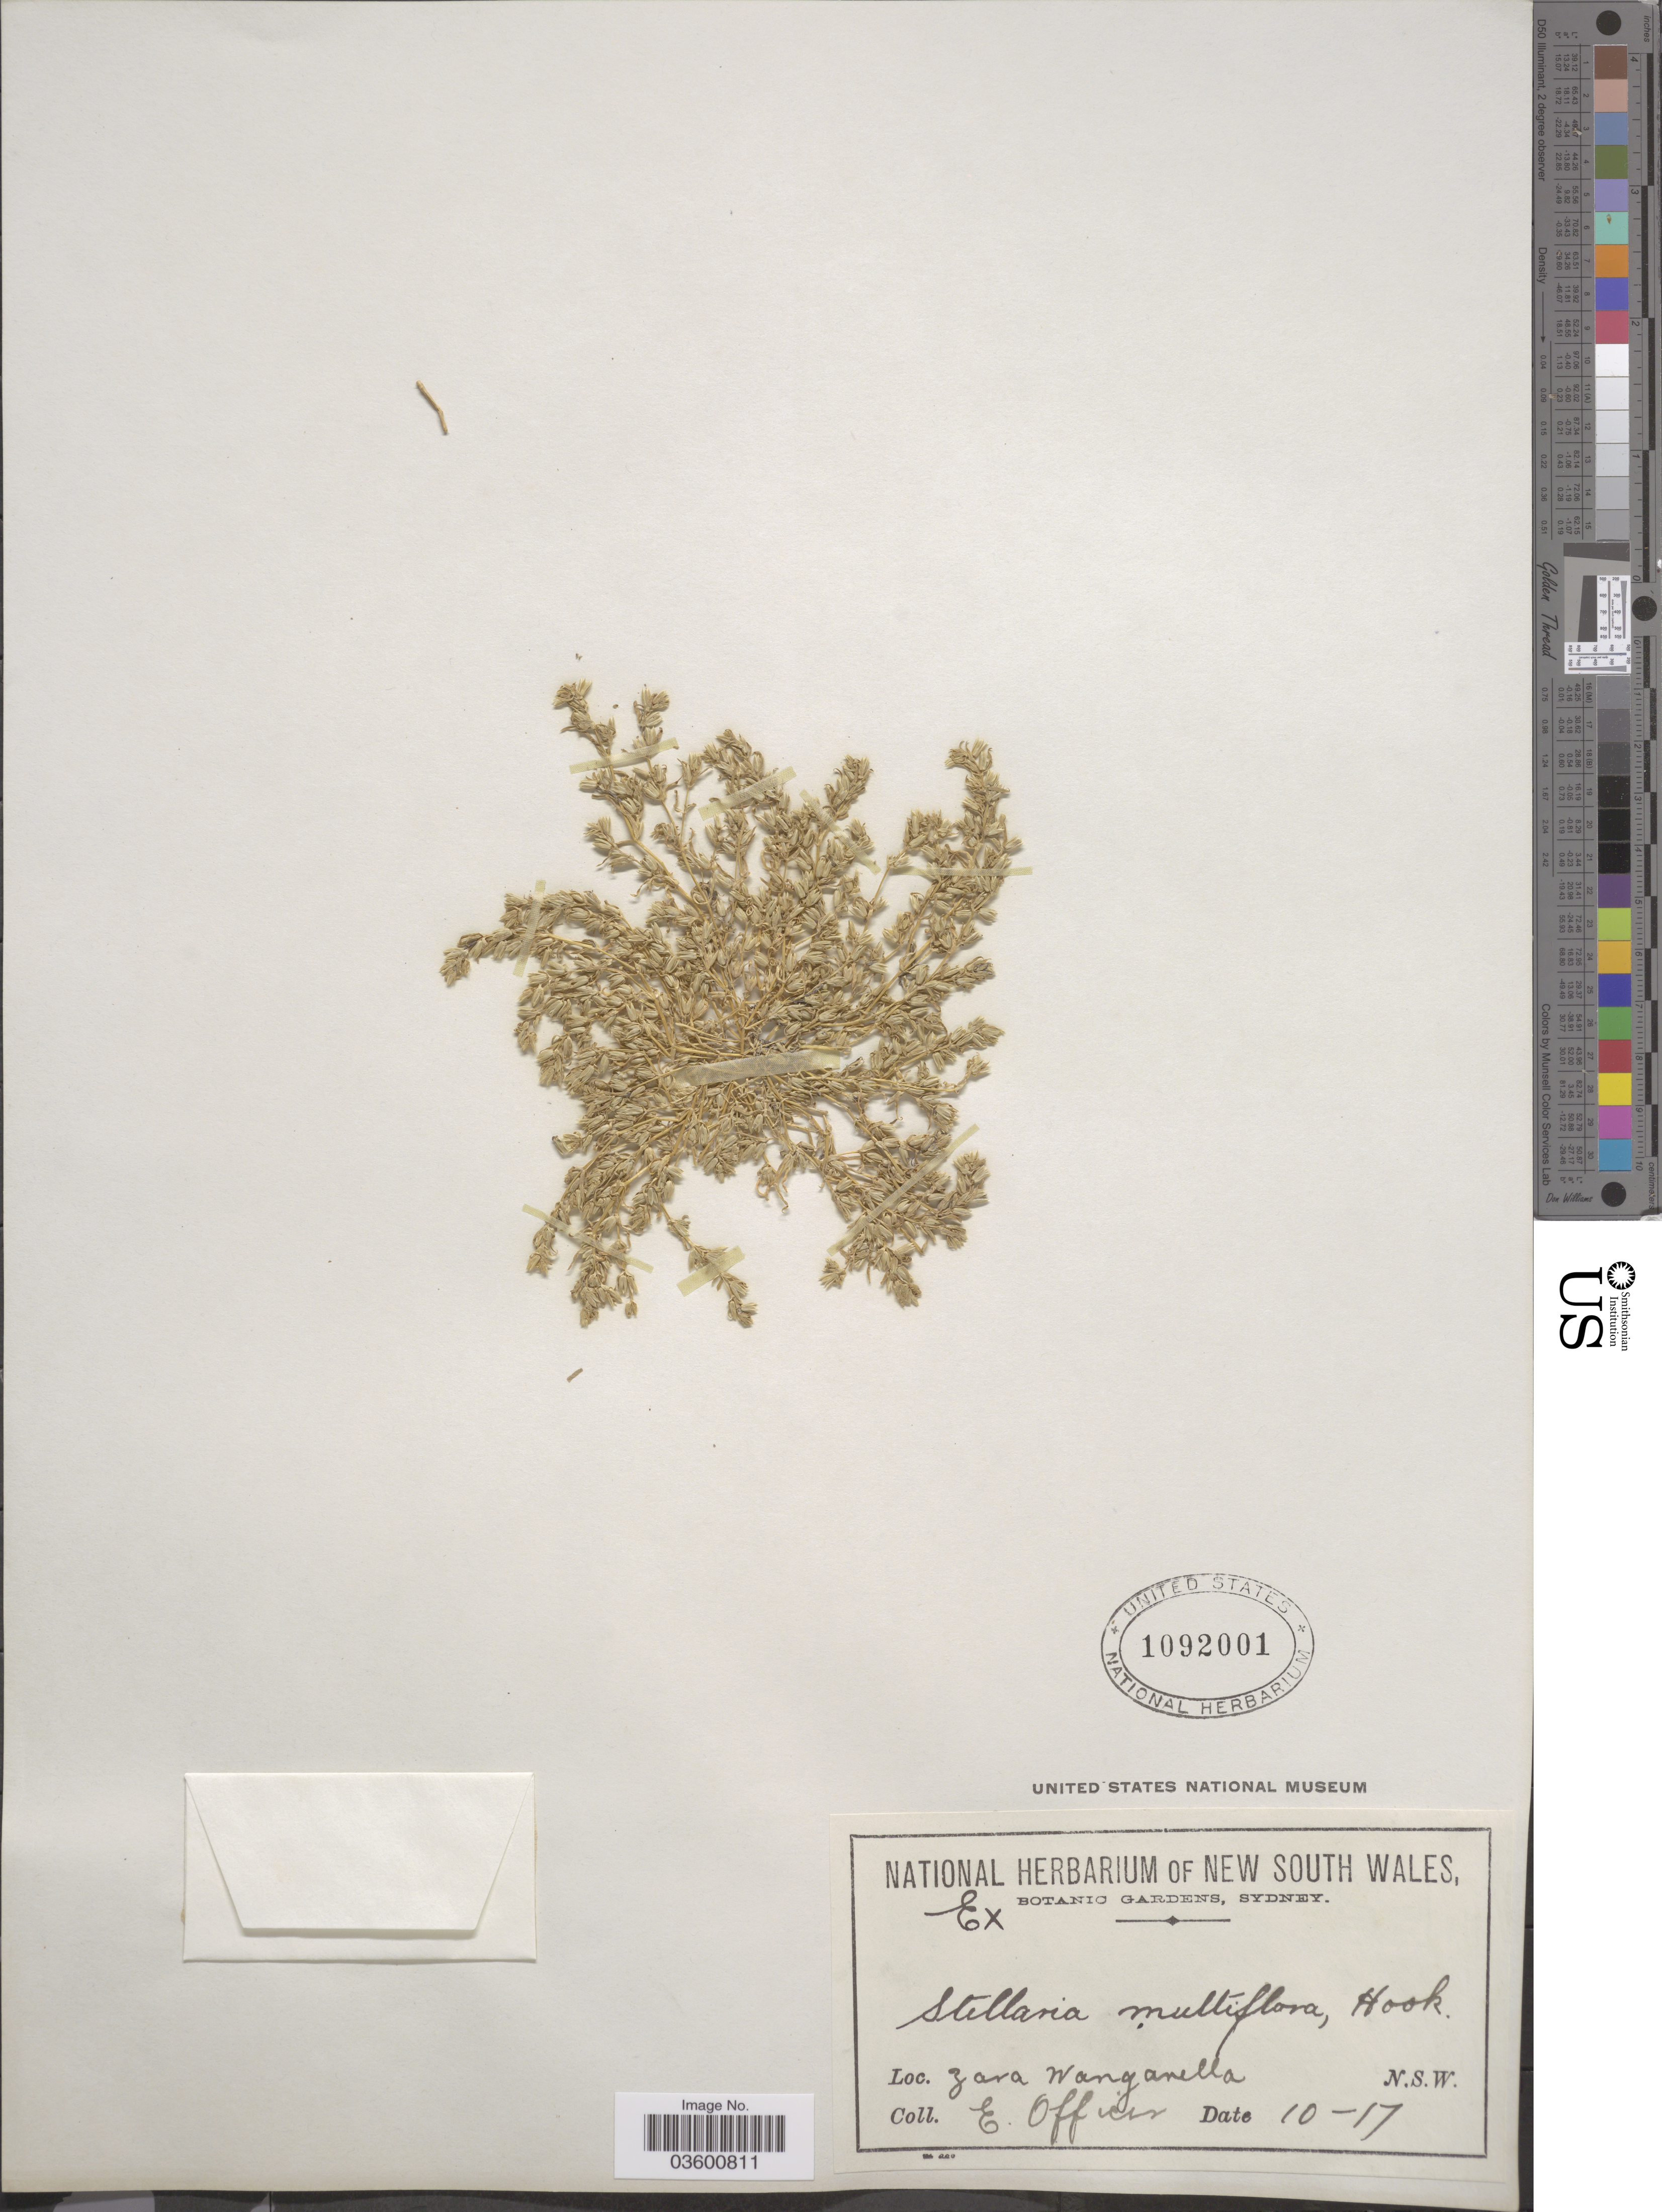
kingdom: Plantae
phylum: Tracheophyta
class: Magnoliopsida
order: Caryophyllales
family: Caryophyllaceae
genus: Stellaria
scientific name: Stellaria multiflora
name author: Hook.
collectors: E. Officer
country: Australia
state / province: New South Wales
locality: Zara Wanganella.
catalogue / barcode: US 1092001